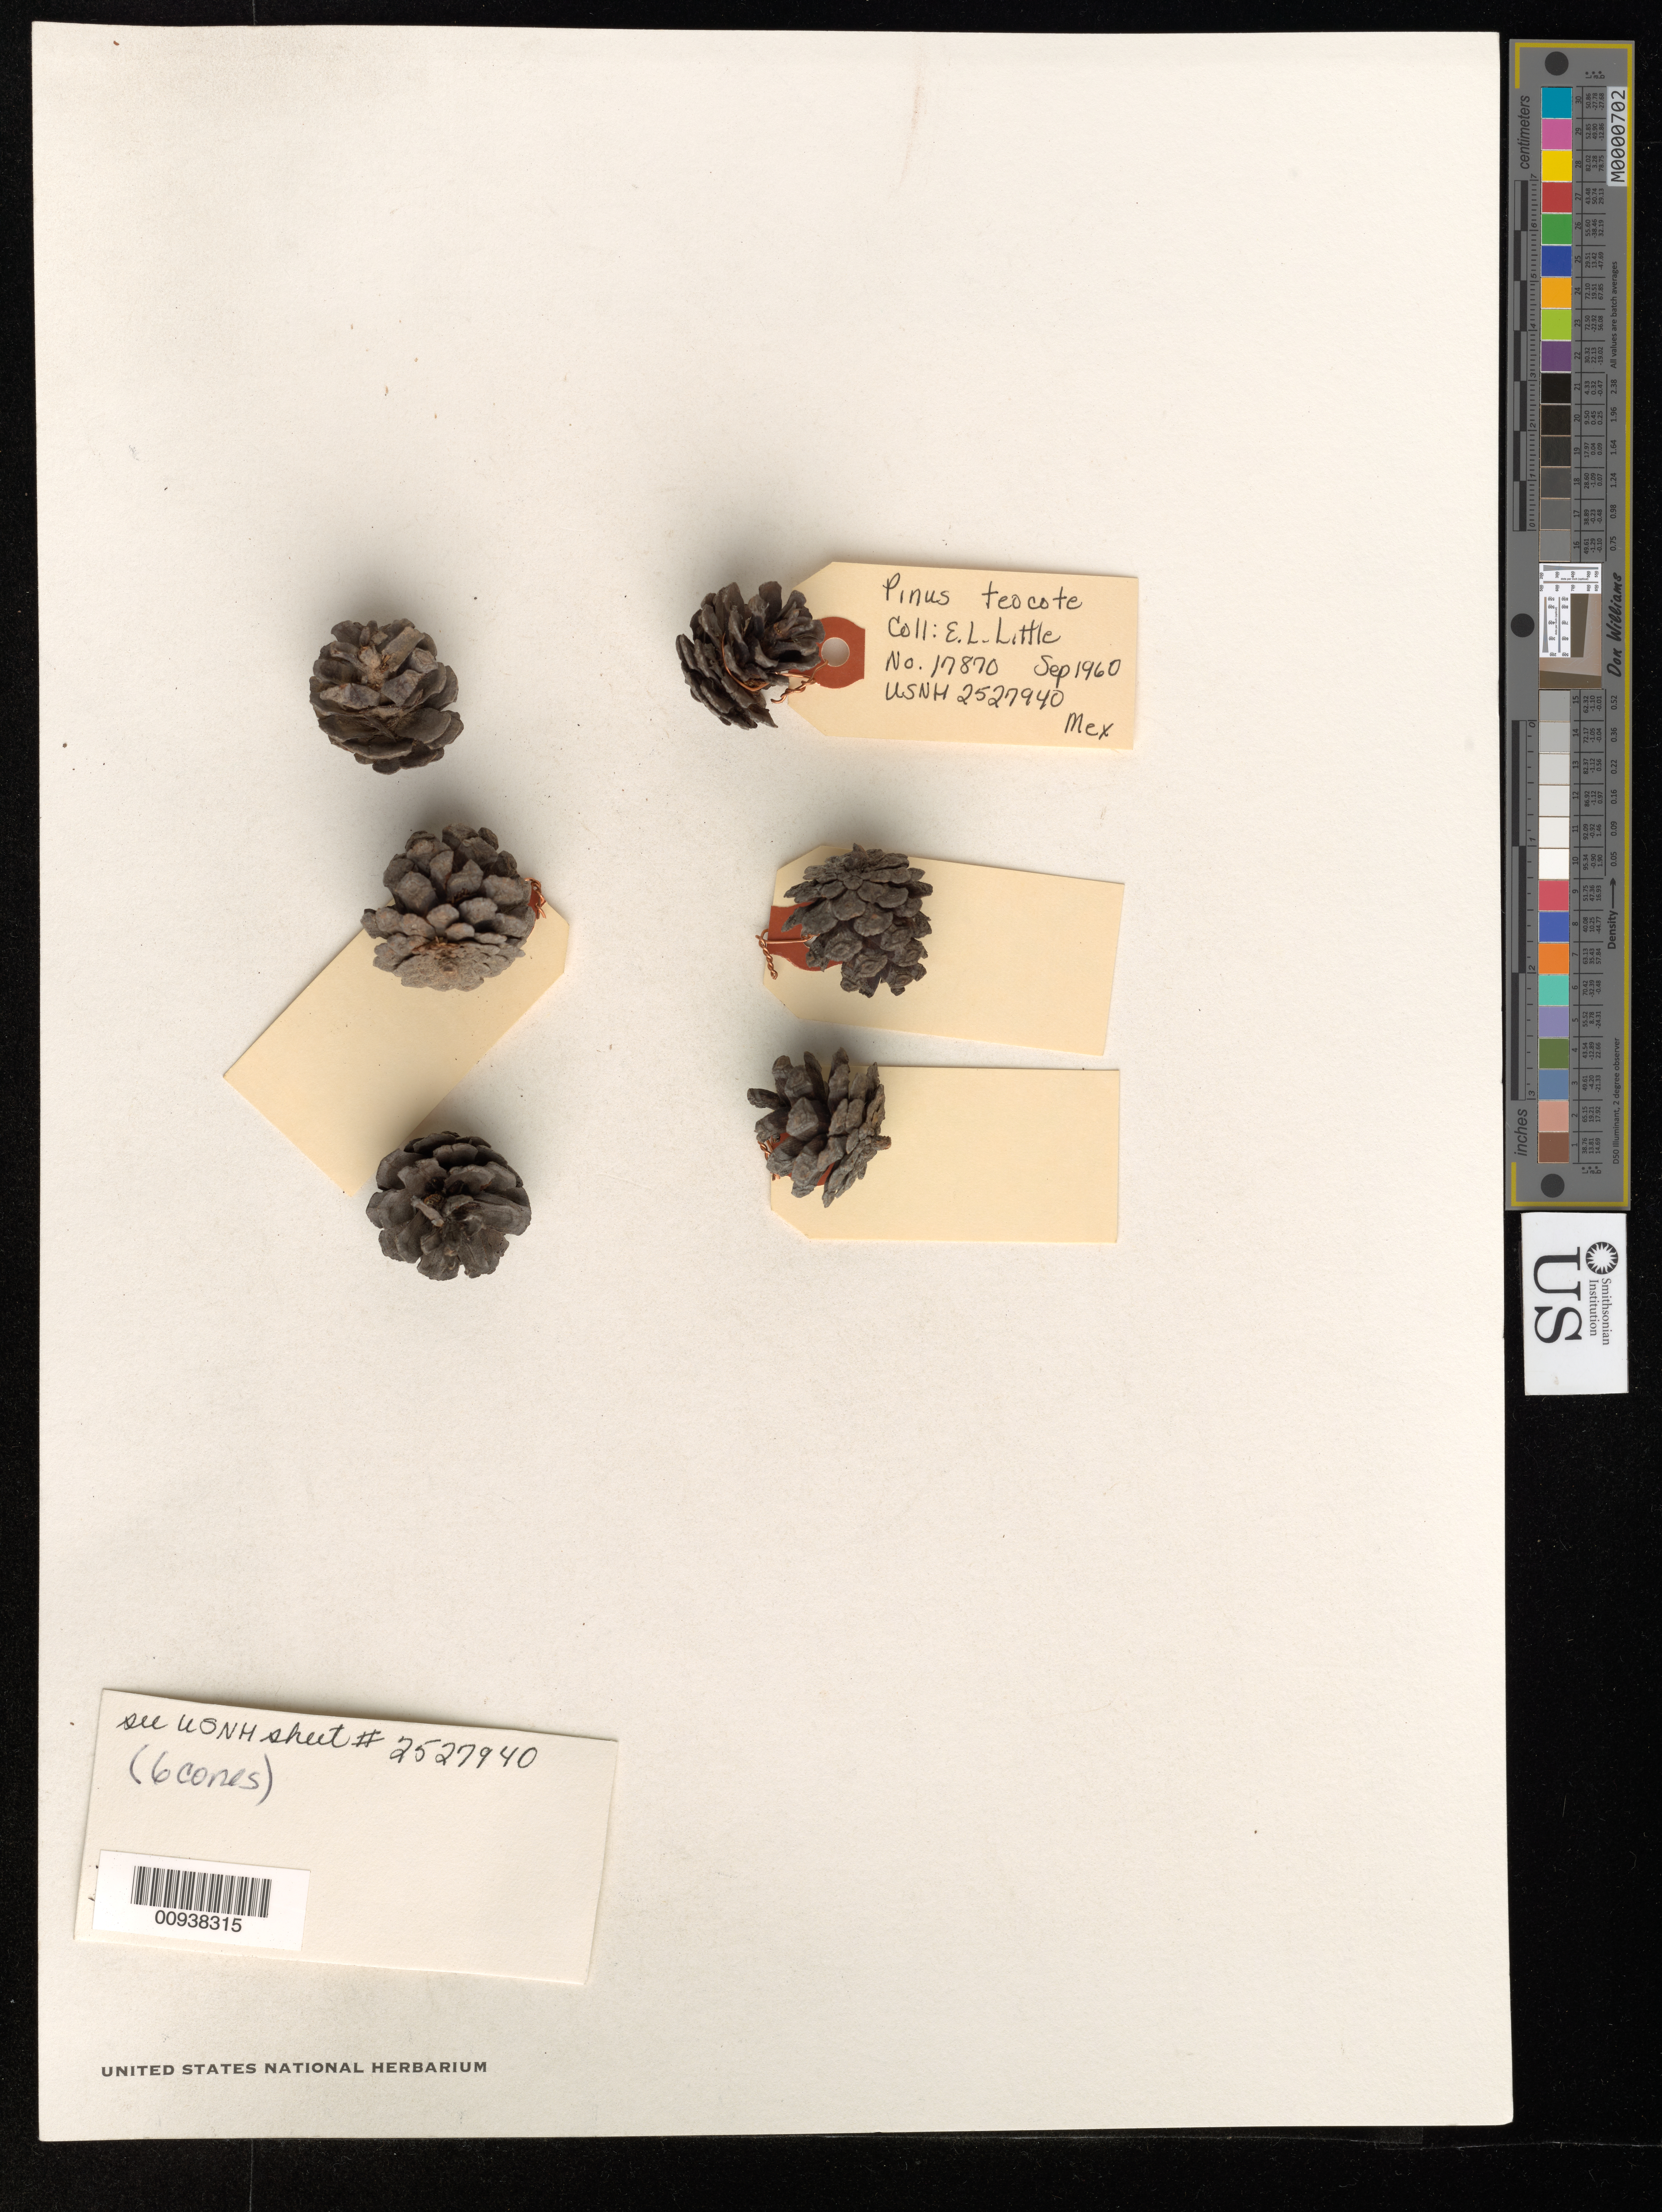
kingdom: Plantae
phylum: Tracheophyta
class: Pinopsida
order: Pinales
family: Pinaceae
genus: Pinus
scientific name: Pinus teocote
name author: Schltdl. & Cham.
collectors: E. L. Little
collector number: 17870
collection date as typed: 30 Sep 1960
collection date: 1960-09-30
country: Mexico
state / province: Durango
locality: W of El Salto.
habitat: Pine forest.